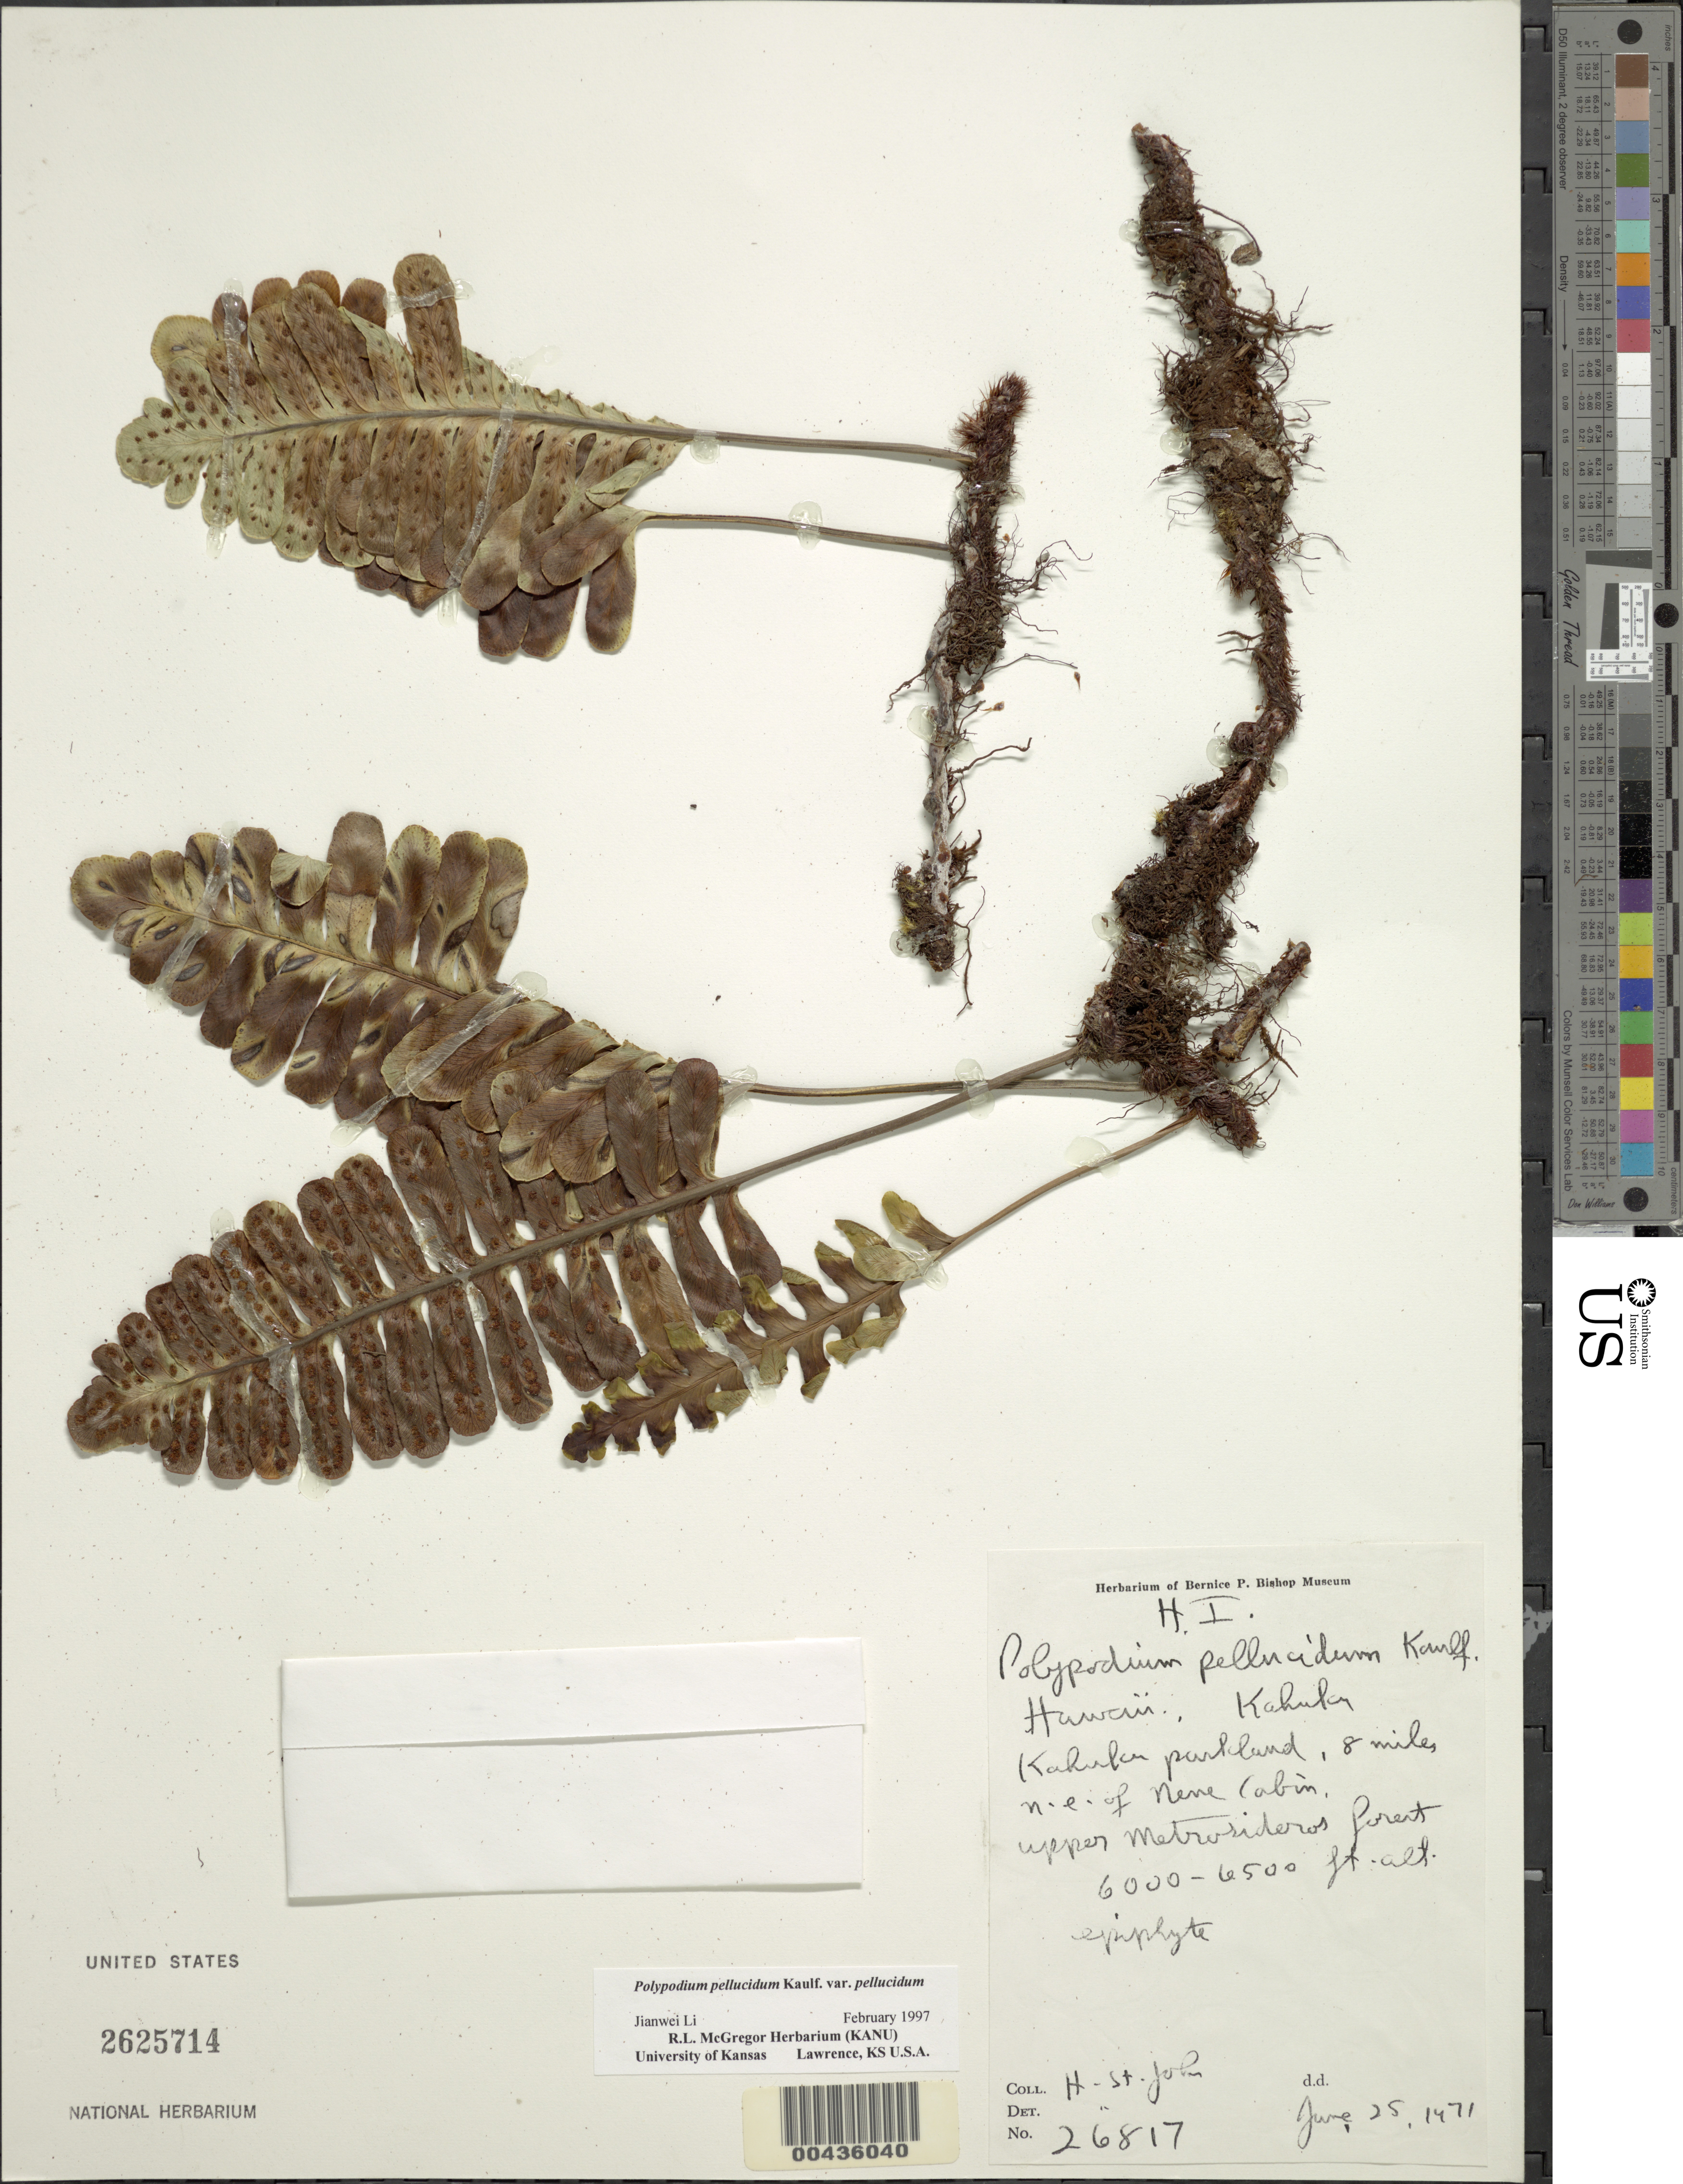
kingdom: Plantae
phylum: Tracheophyta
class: Polypodiopsida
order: Polypodiales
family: Polypodiaceae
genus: Polypodium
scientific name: Polypodium pellucidum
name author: Kaulf.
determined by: St. John, H.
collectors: H. St. John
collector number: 26817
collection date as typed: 25 Jun 1971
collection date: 1971-06-25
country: United States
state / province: Hawaii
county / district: Hawaii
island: Hawaii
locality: Kahula, Kahula parkland, 8 mi NE of Nene Cabin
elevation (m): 1829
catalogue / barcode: US 2625714